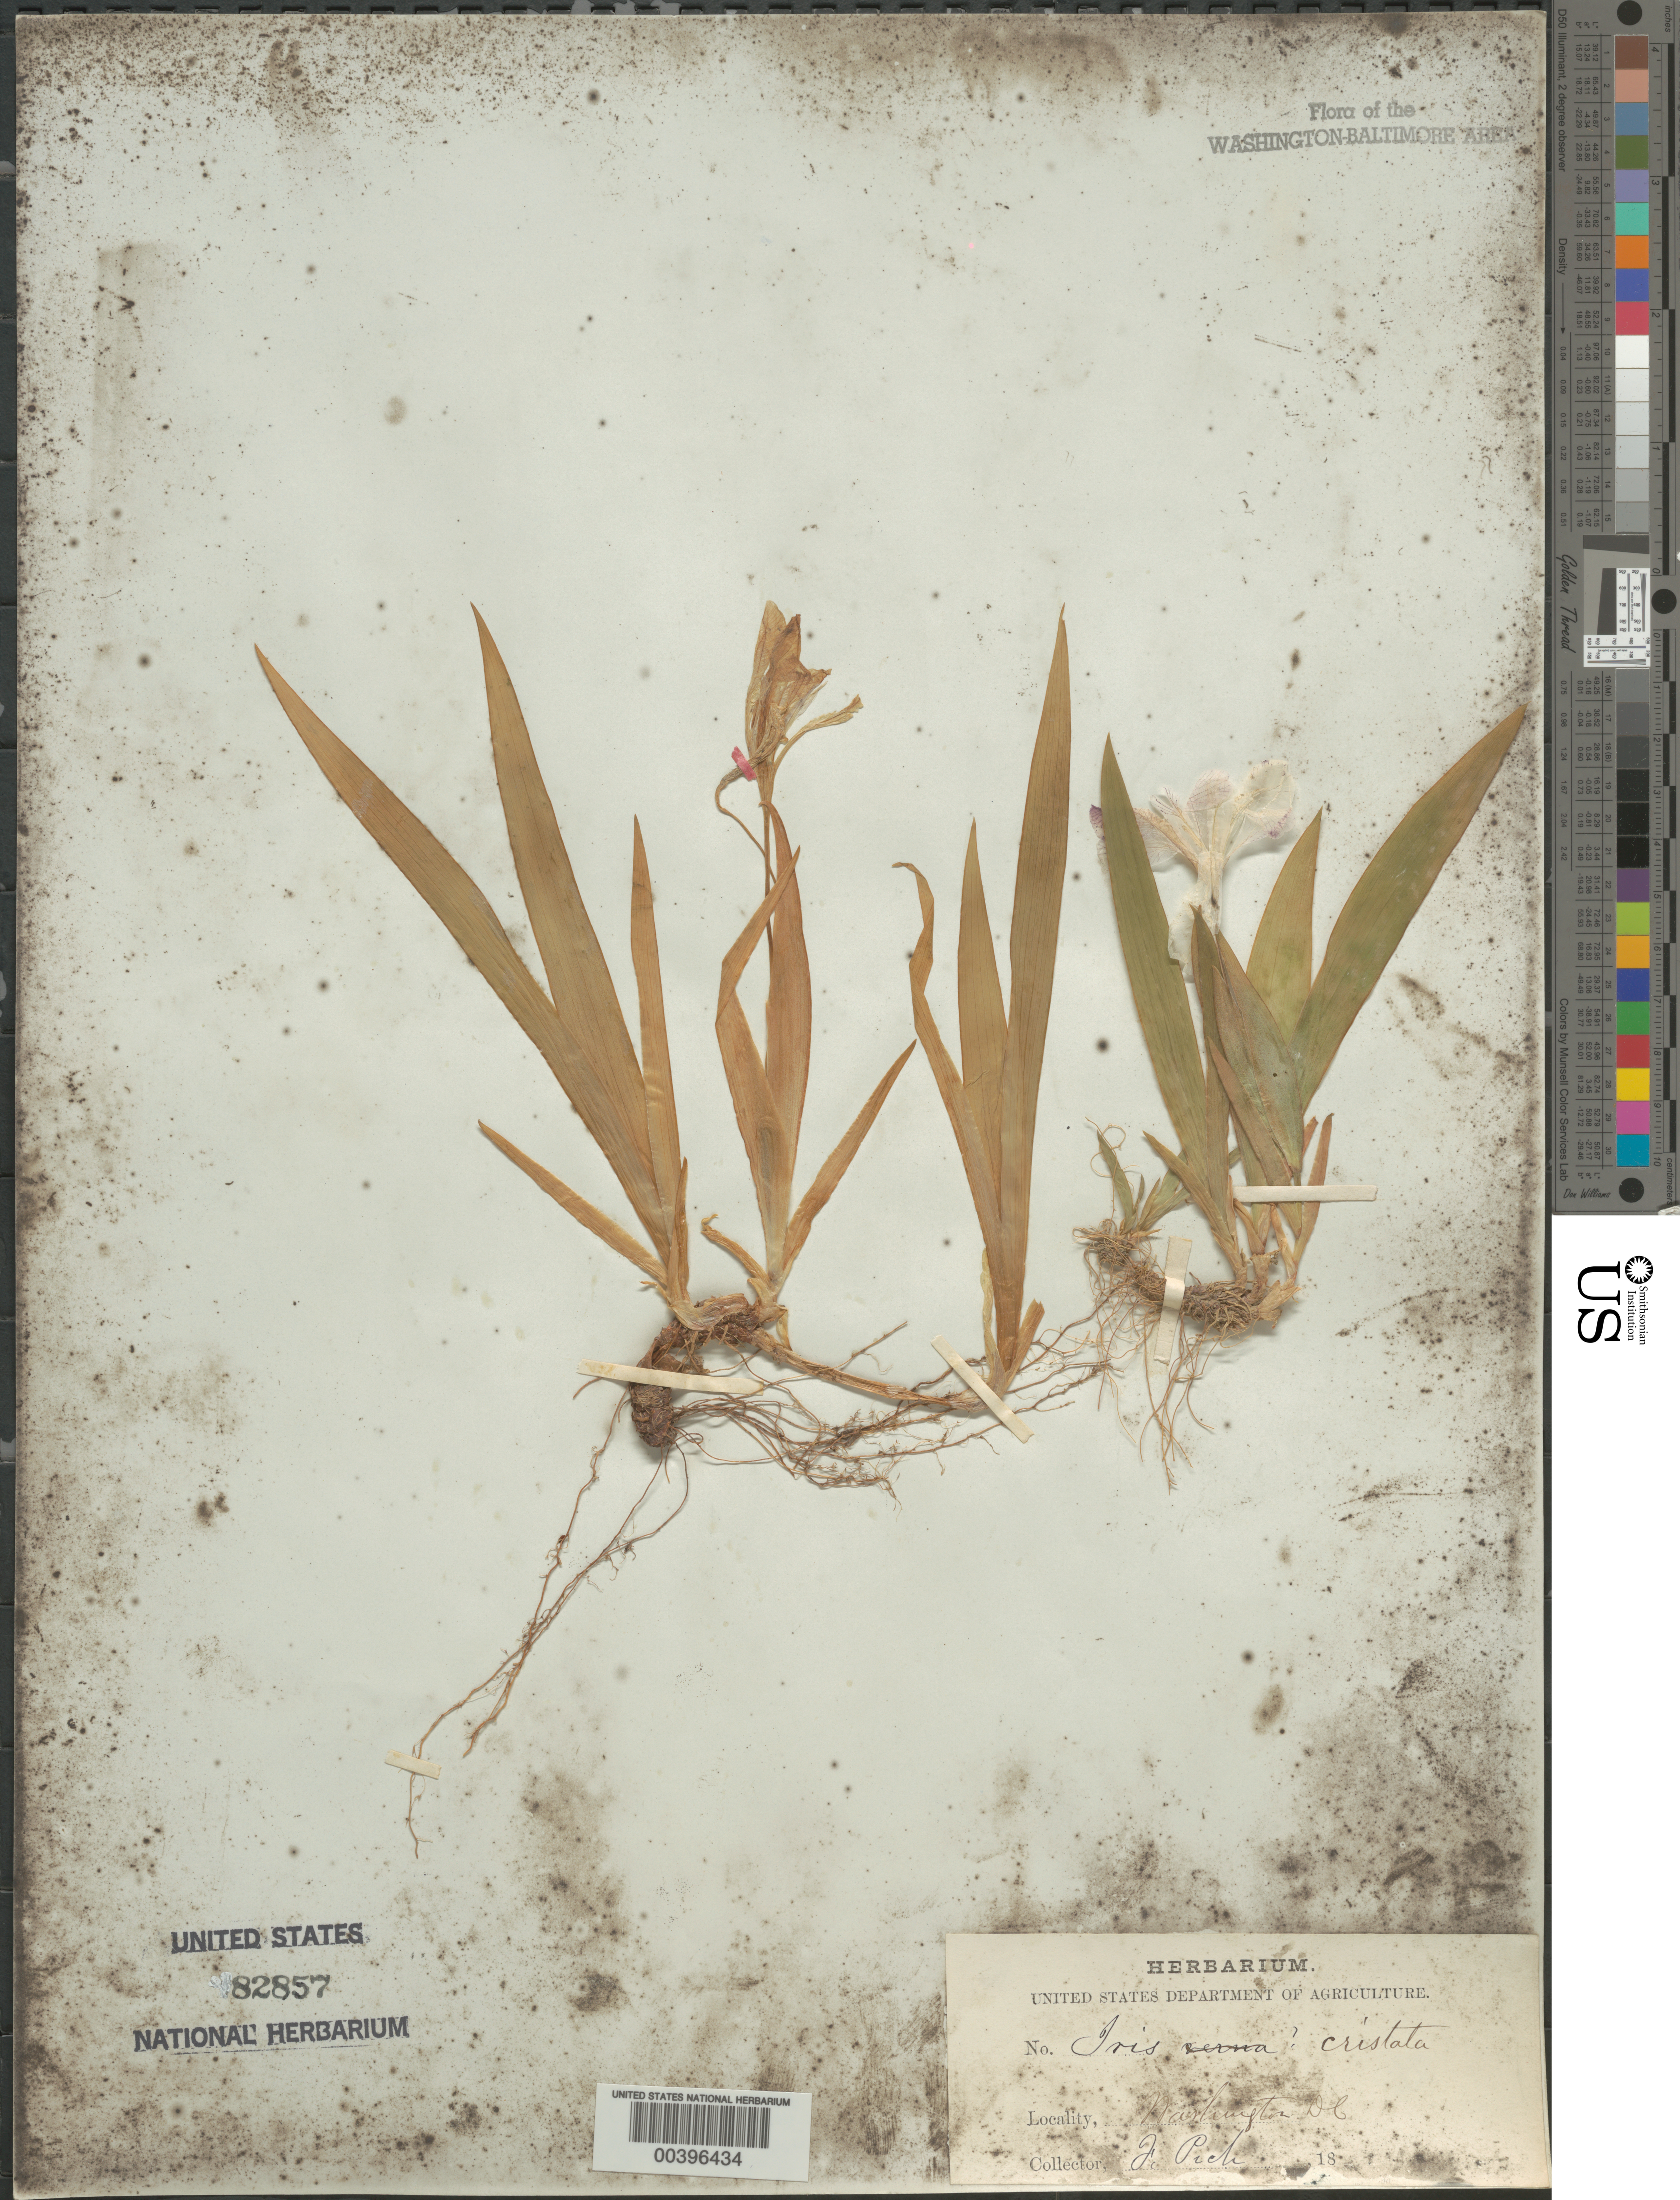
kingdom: Plantae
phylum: Tracheophyta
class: Liliopsida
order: Asparagales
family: Iridaceae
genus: Iris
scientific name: Iris cristata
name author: Aiton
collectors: F. Pick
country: United States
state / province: District of Columbia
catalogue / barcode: US 82857